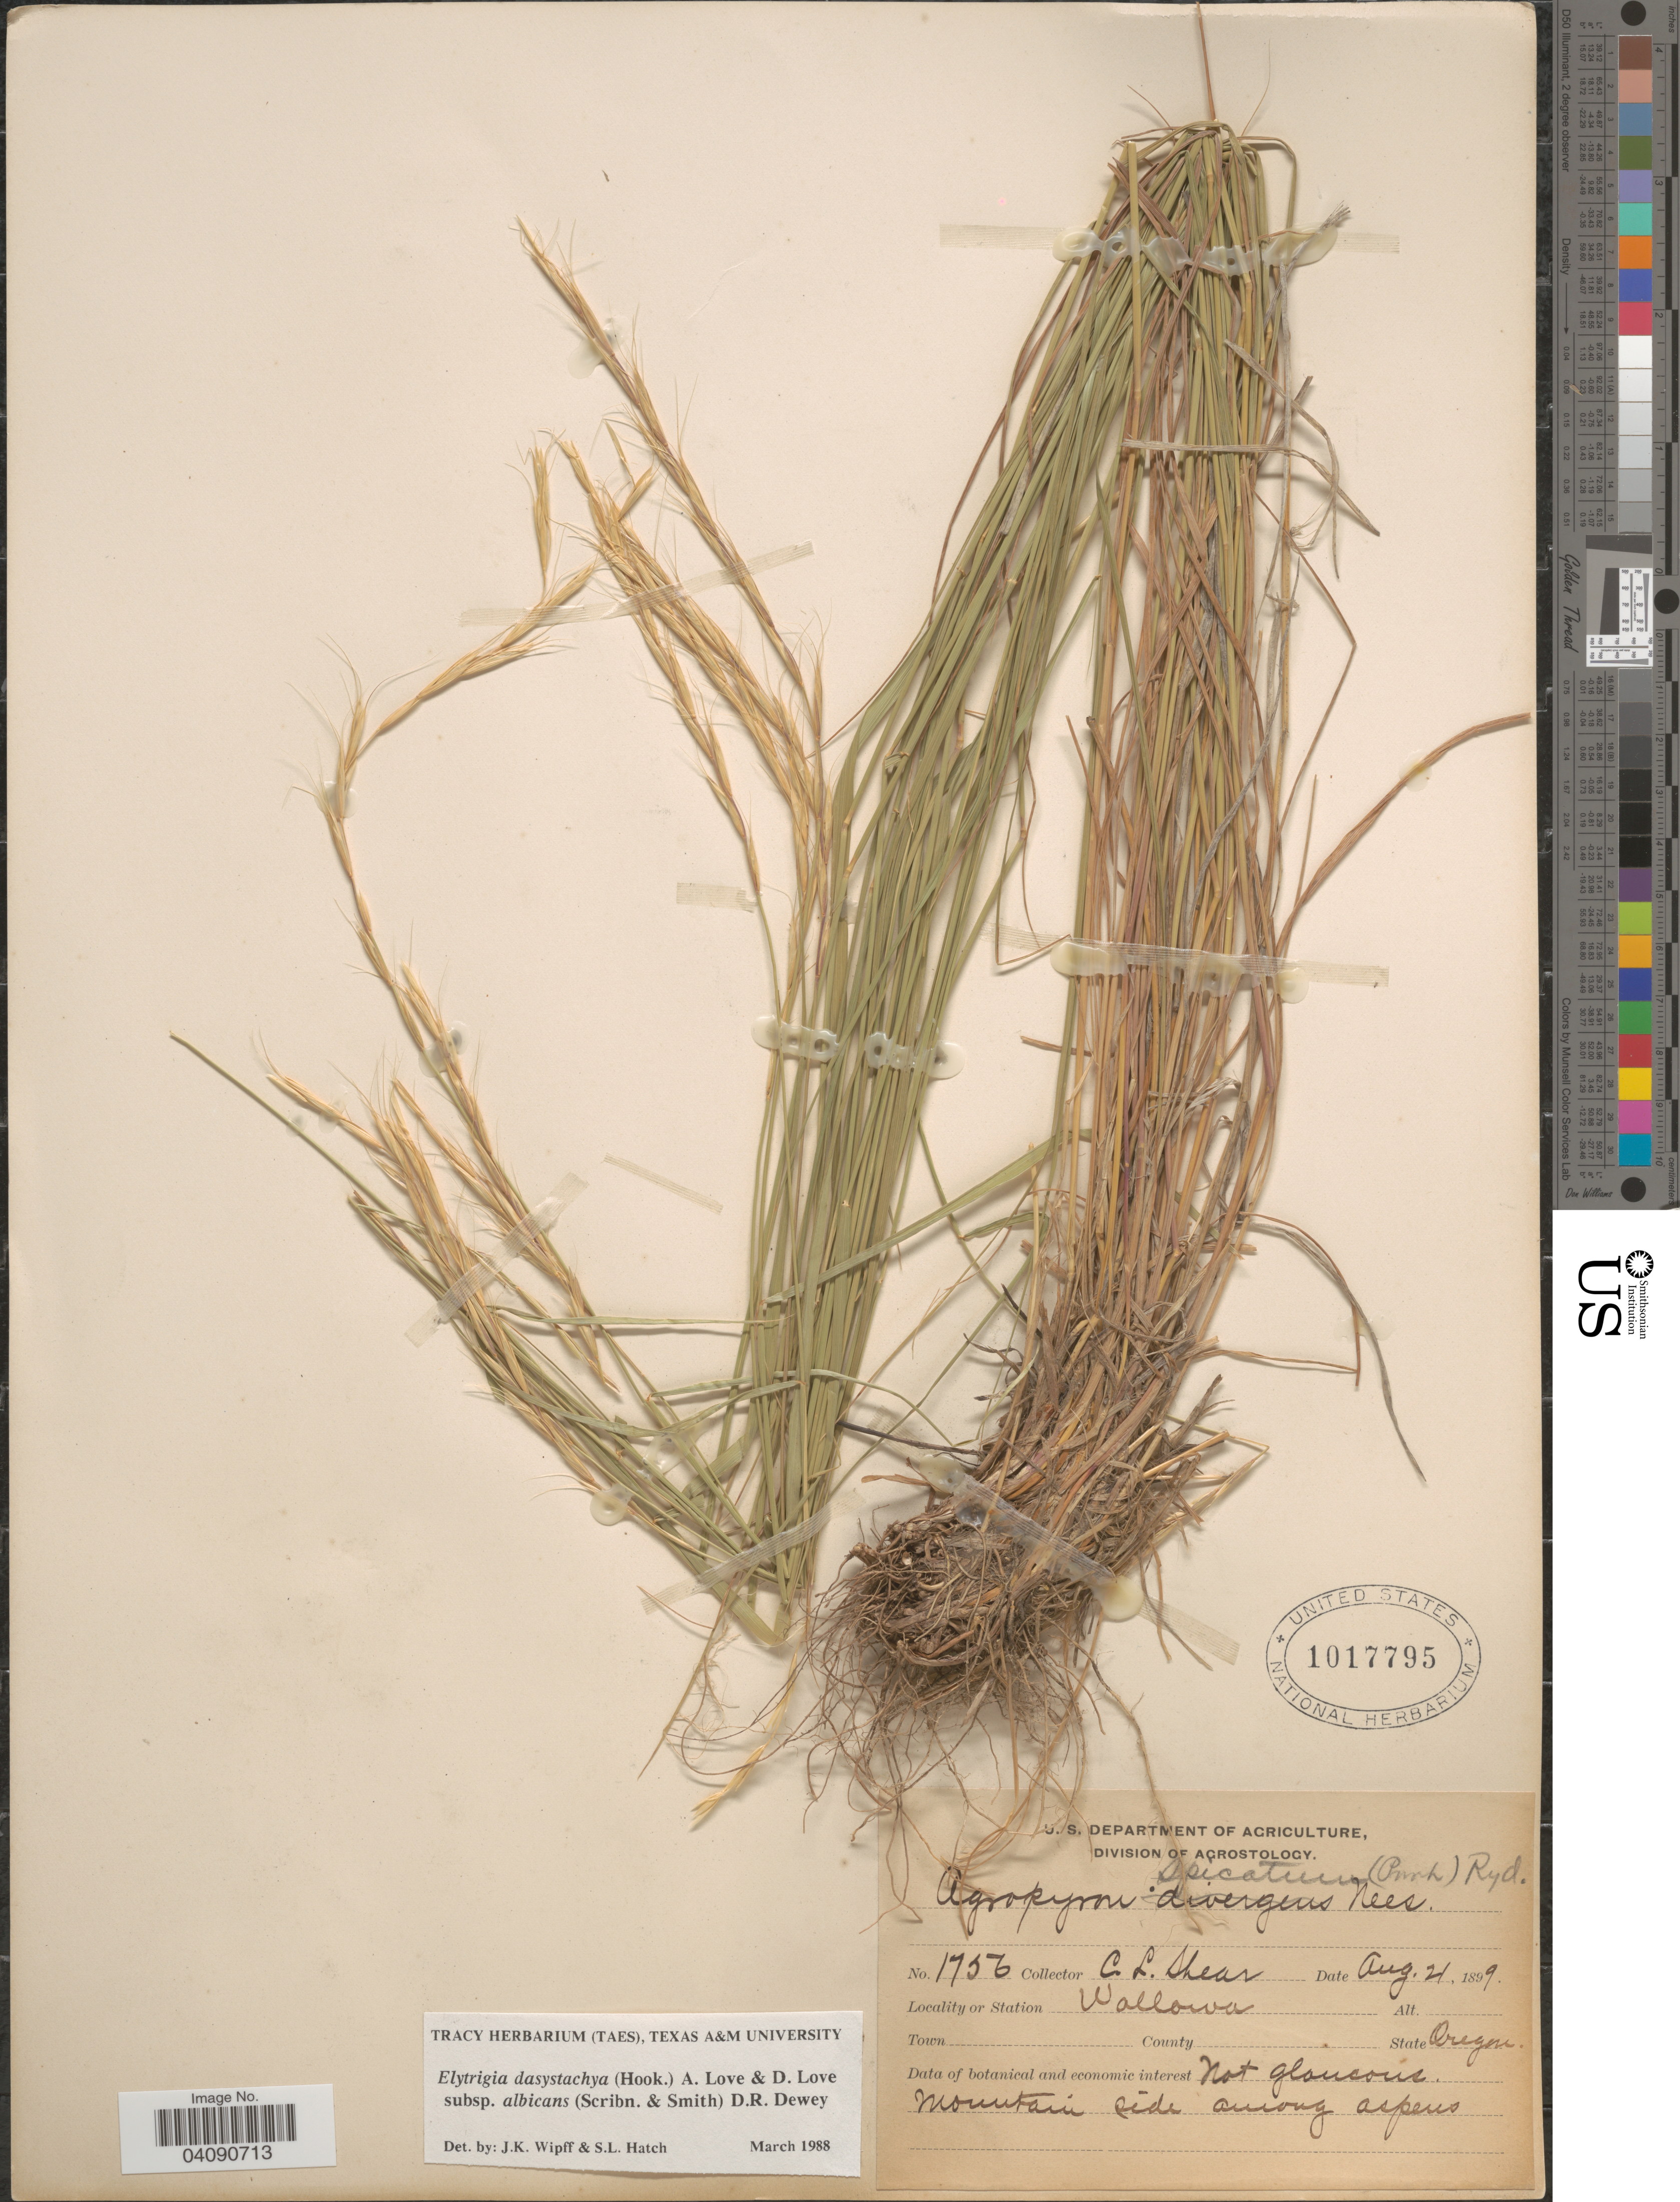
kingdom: Plantae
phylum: Tracheophyta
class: Liliopsida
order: Poales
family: Poaceae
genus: Elymus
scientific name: Elymus albicans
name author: (Scribn. & J.G. Sm.) Á. Löve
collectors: C. L. Shear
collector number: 1756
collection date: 1899-08-21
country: United States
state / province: Oregon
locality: Wallowa.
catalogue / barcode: US 1017795